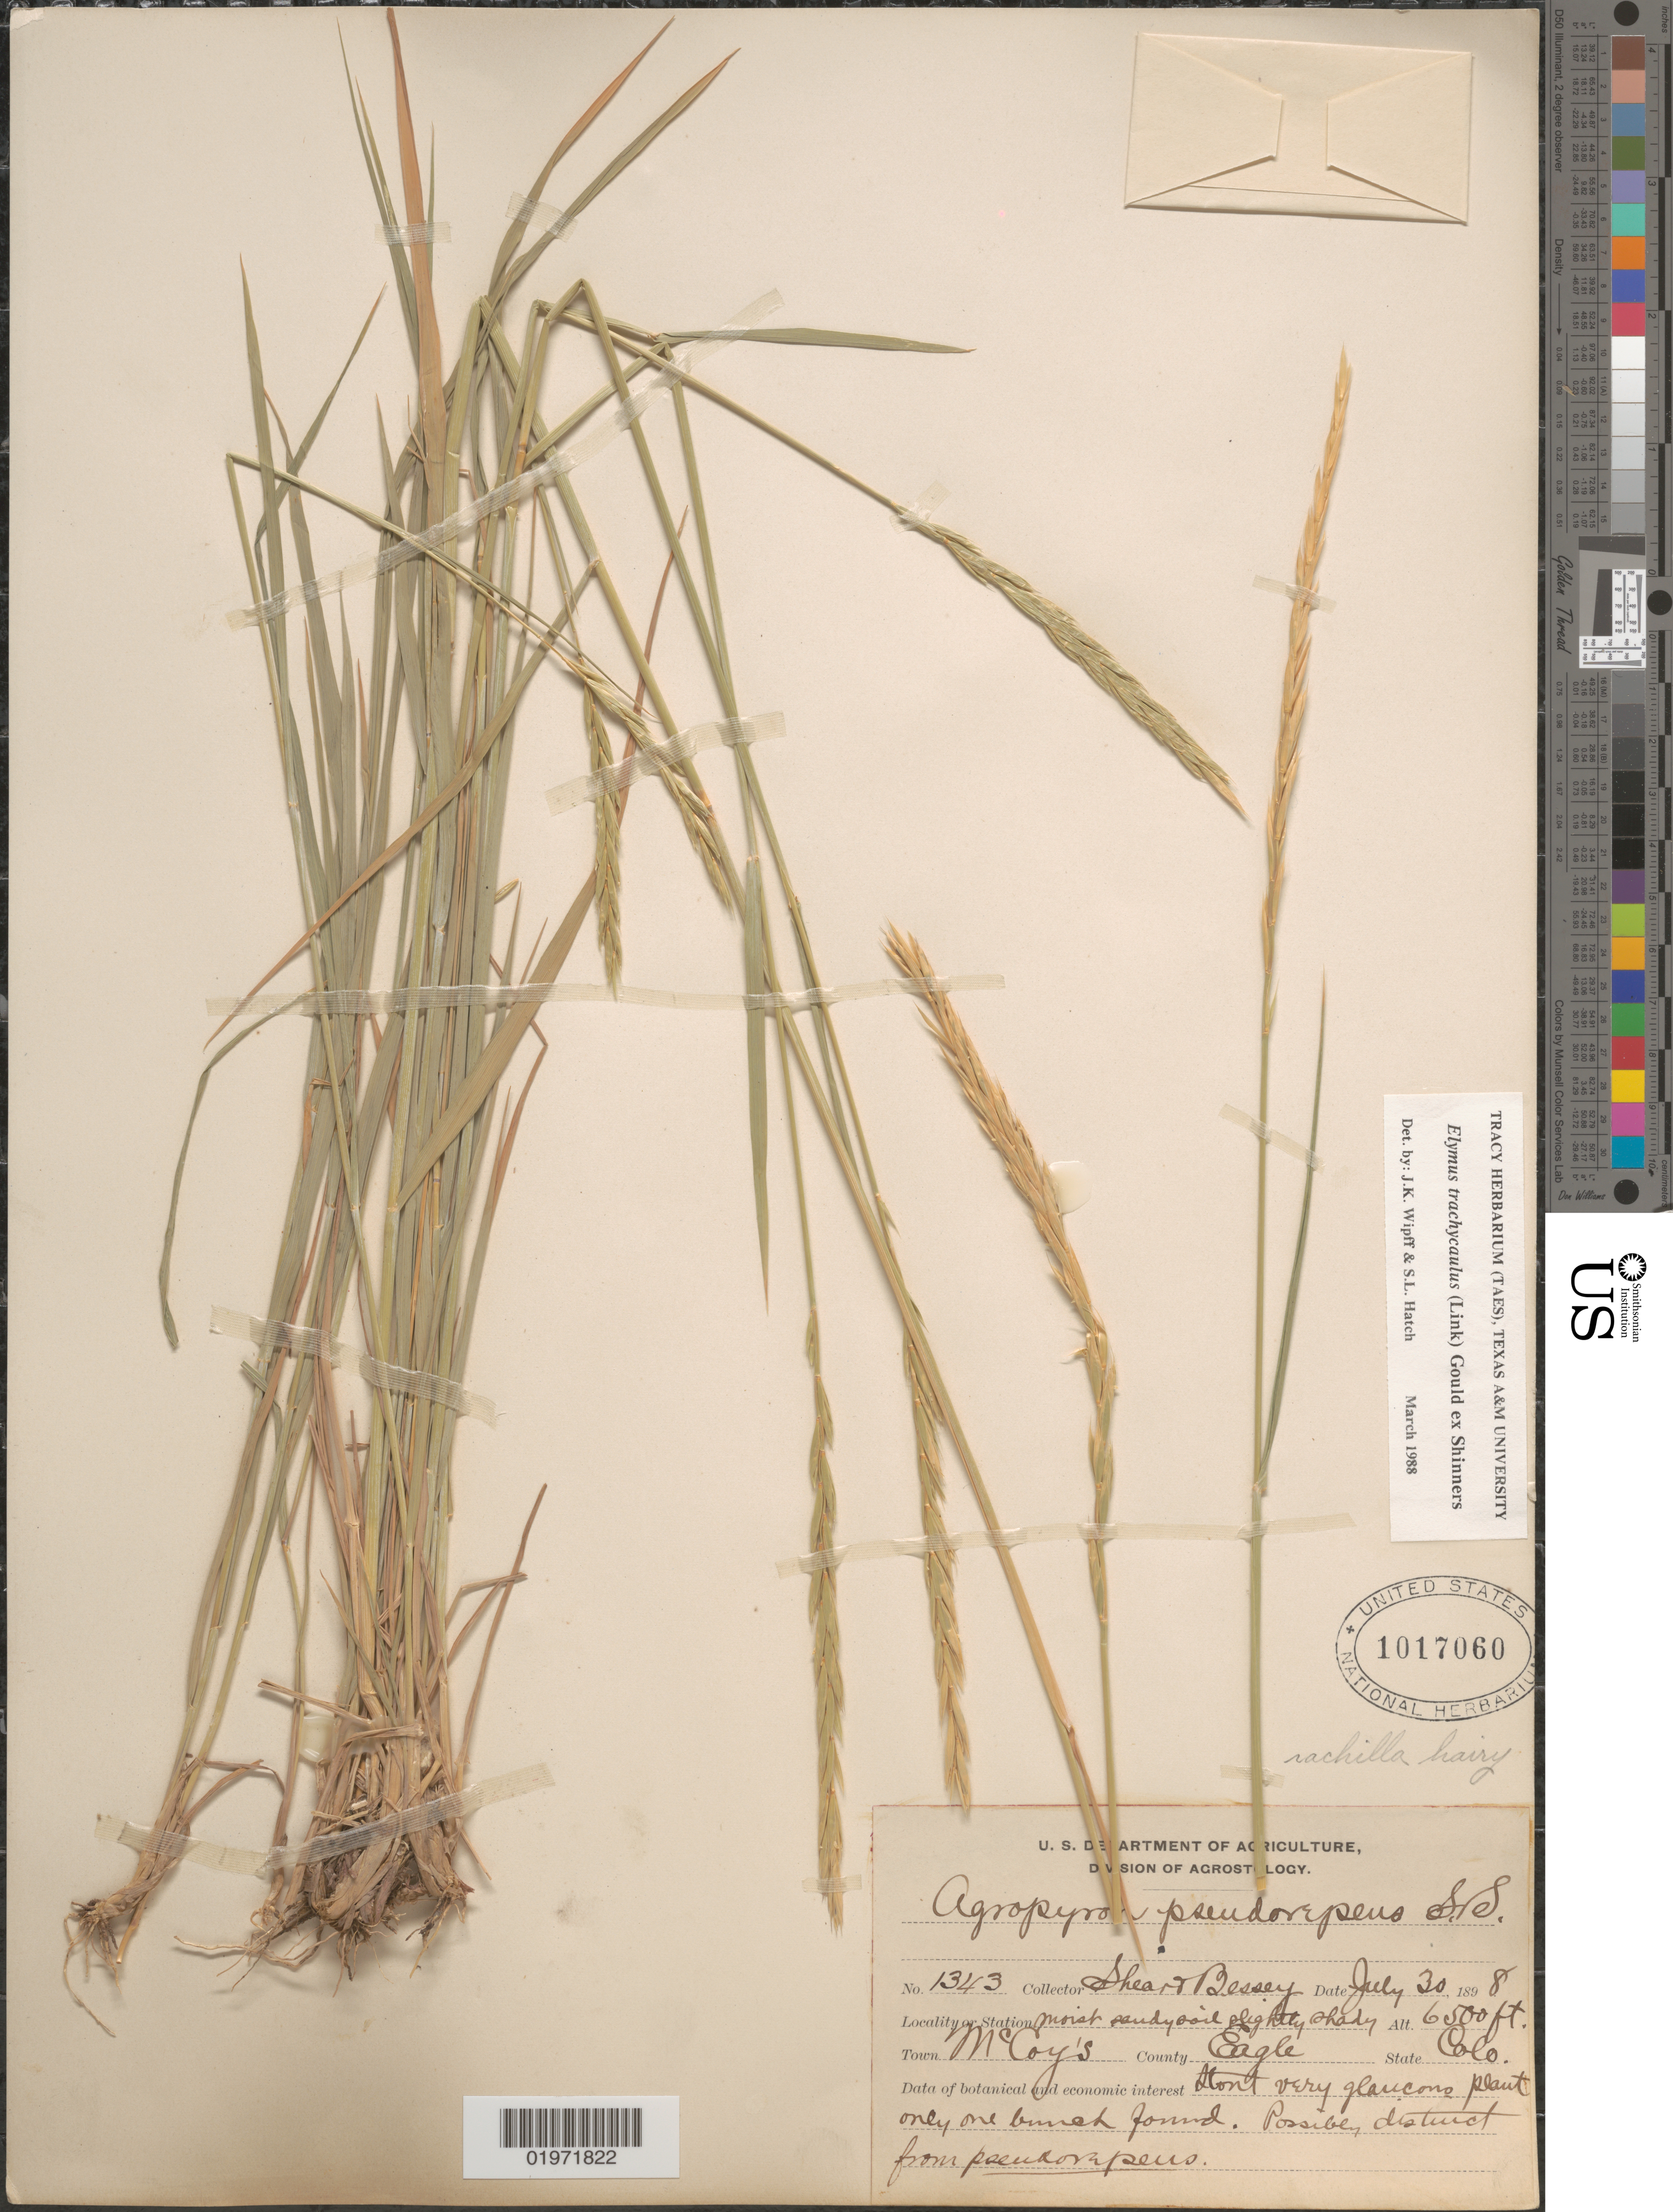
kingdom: Plantae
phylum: Tracheophyta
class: Liliopsida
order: Poales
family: Poaceae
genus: Elymus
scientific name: Elymus trachycaulus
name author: (Link) Gould ex Shinners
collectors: -- Shear & -. Bessey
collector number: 1343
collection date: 1898-07-30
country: United States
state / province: Colorado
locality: Town McCoy's. County Eagle.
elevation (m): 1981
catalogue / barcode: US 1017060